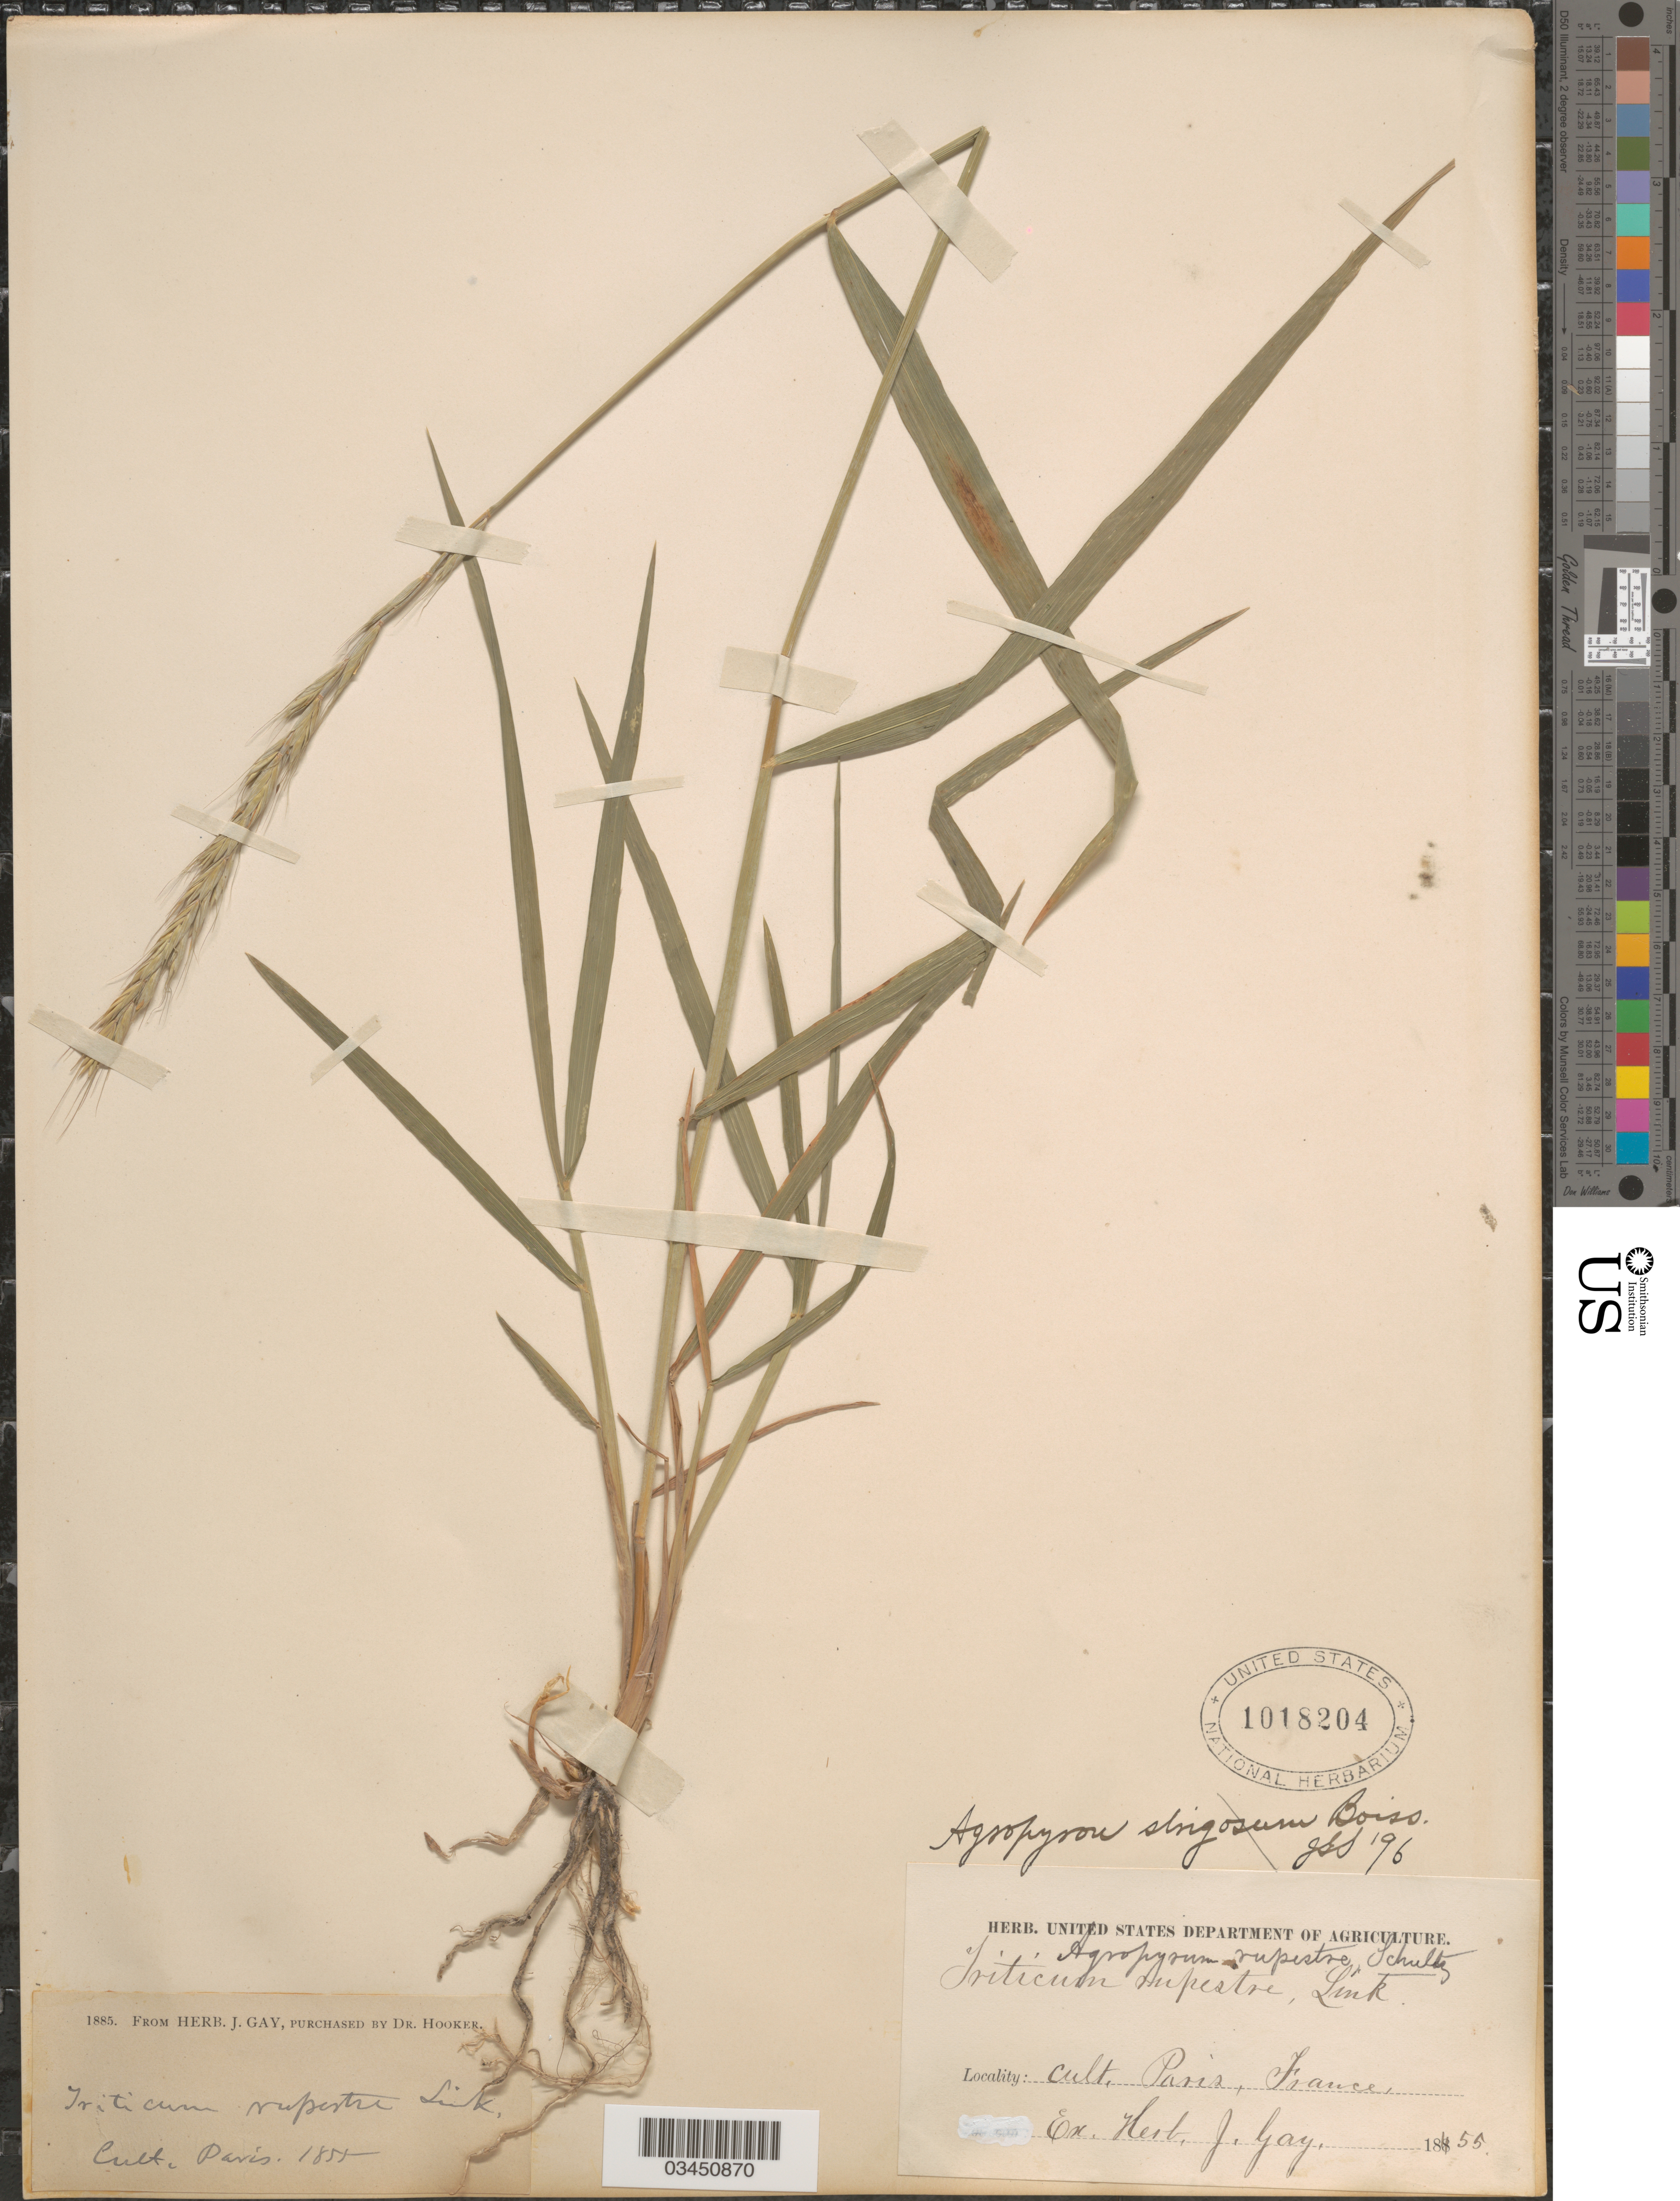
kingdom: Plantae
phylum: Tracheophyta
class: Liliopsida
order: Poales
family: Poaceae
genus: Elymus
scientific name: Elymus sp.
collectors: ex herb. J. Gay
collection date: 1855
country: France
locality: Cult. Paris.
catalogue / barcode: US 1018204